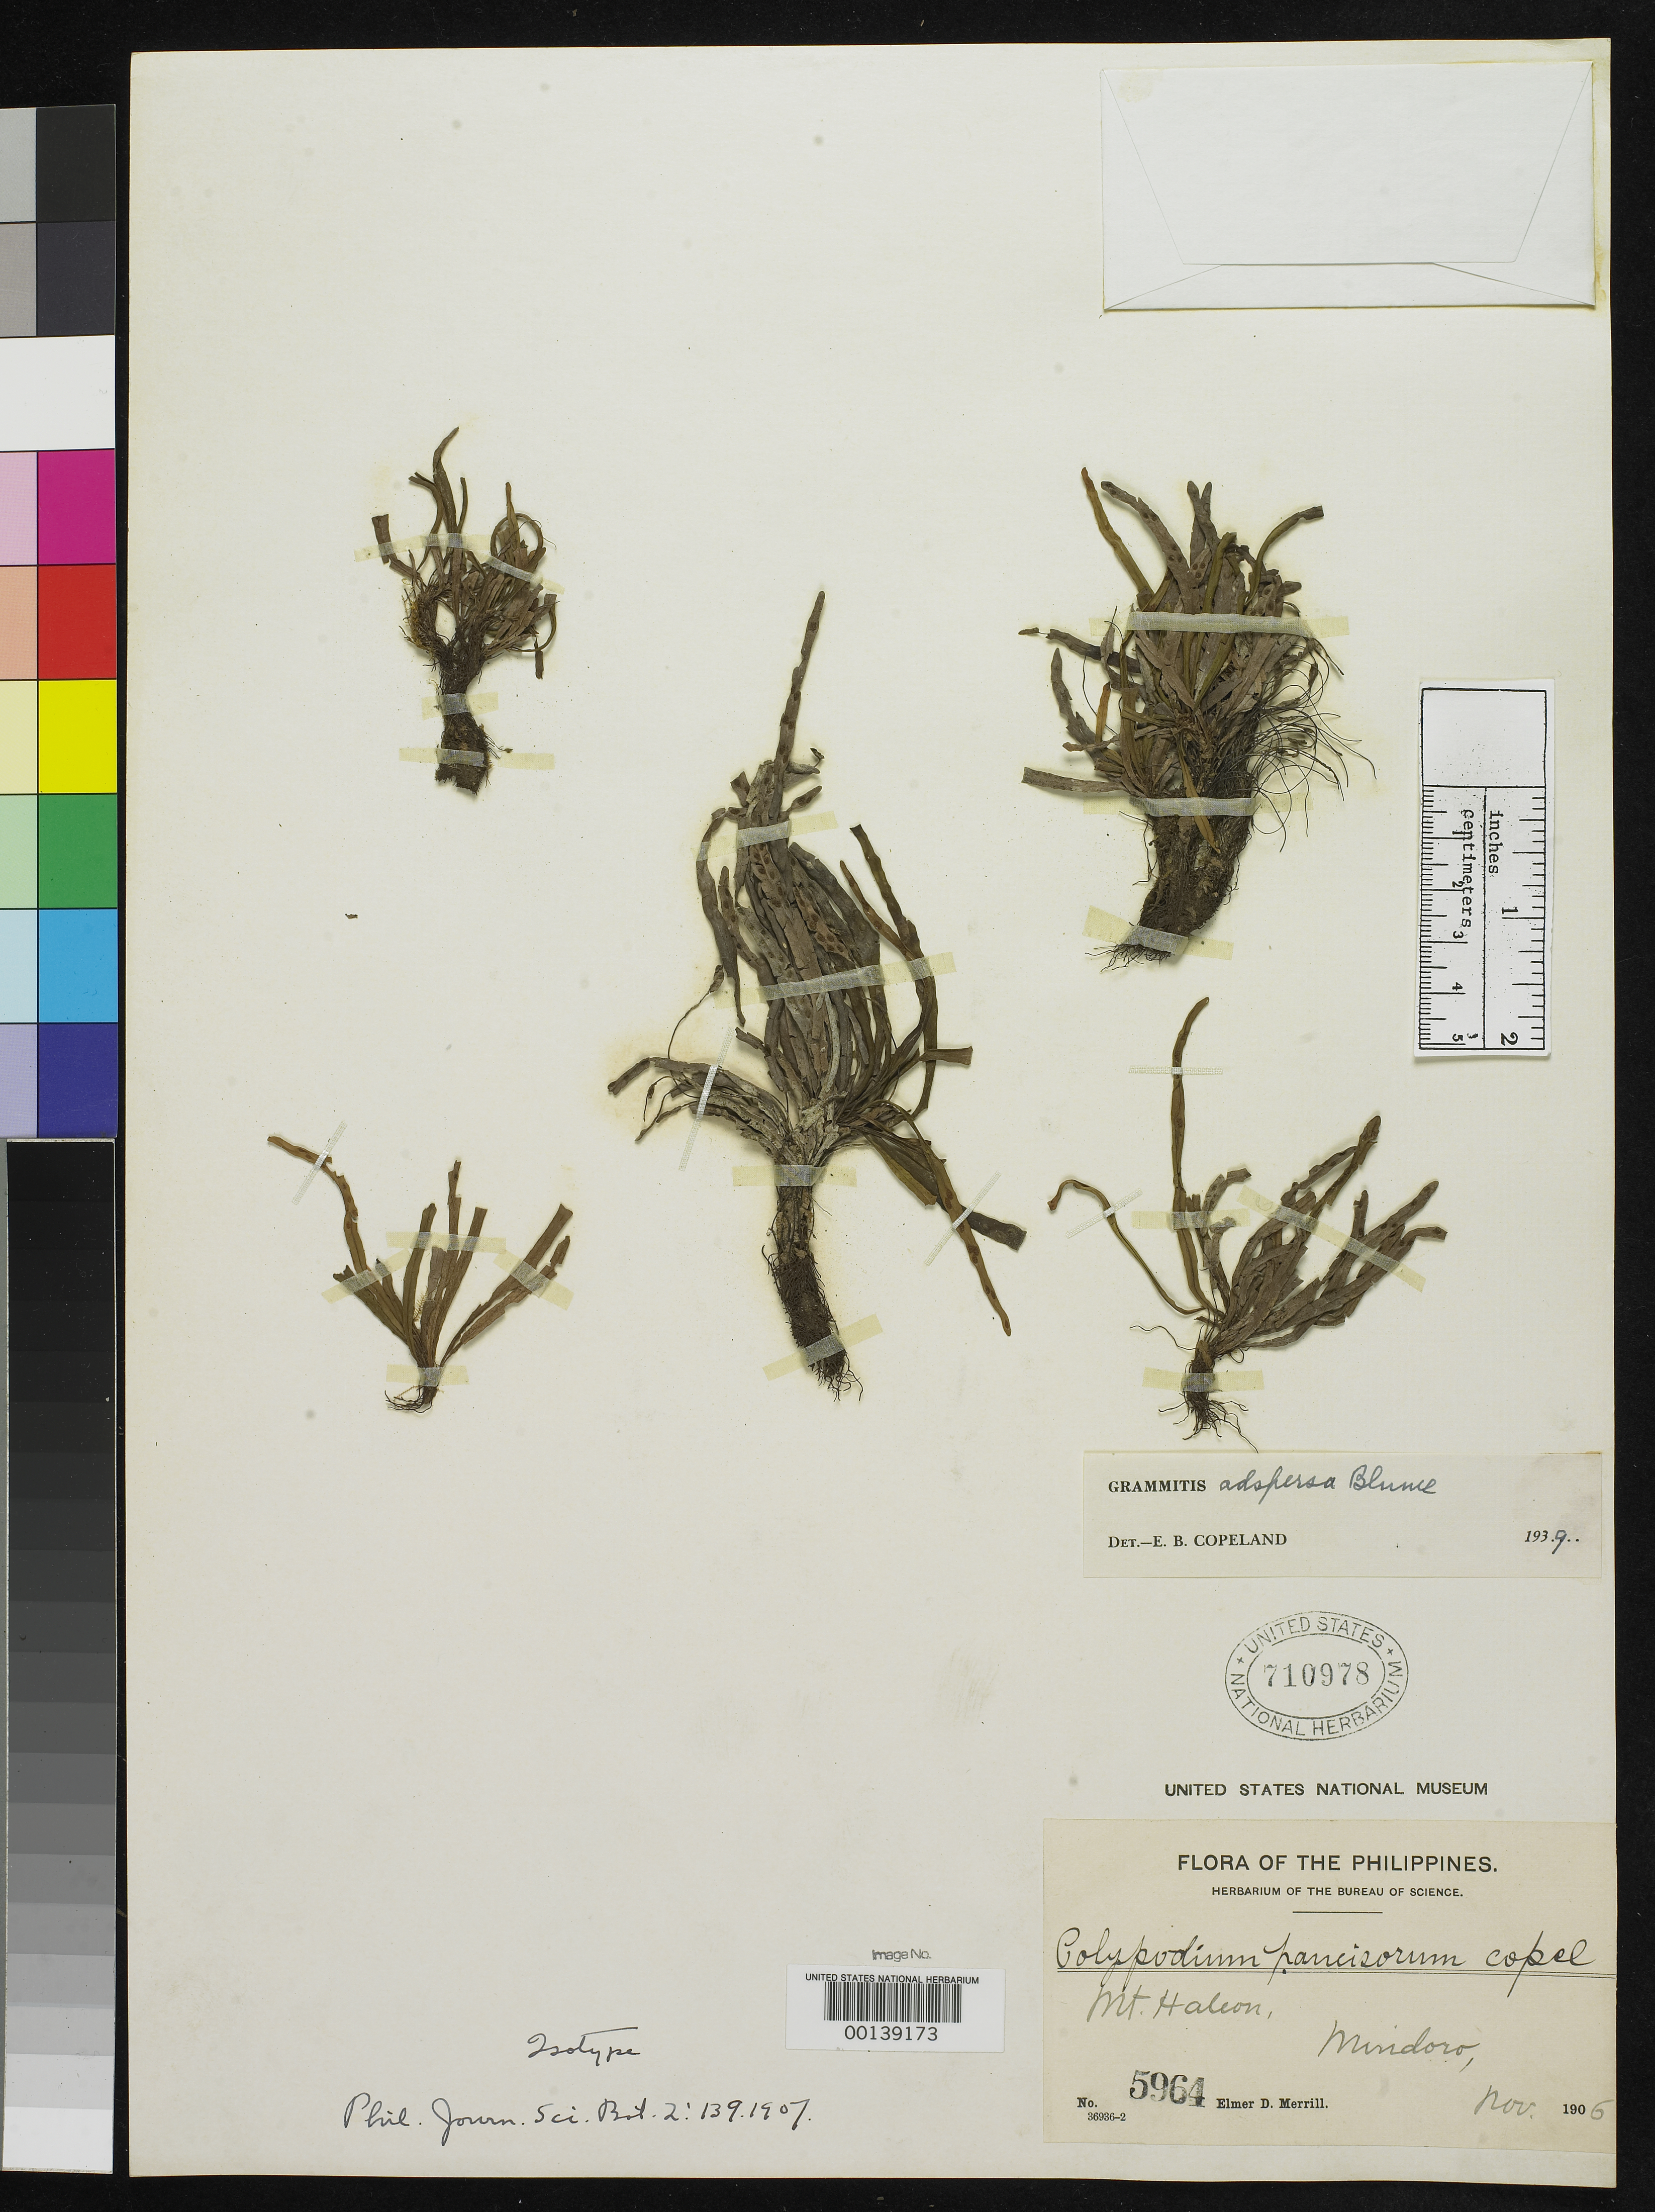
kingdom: Plantae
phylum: Tracheophyta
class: Polypodiopsida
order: Polypodiales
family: Polypodiaceae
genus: Polypodium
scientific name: Polypodium paucisorum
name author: Copel.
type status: Isotype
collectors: E. D. Merrill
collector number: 5964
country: Philippines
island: Mindoro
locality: Mount Halcon.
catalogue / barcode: US 710978